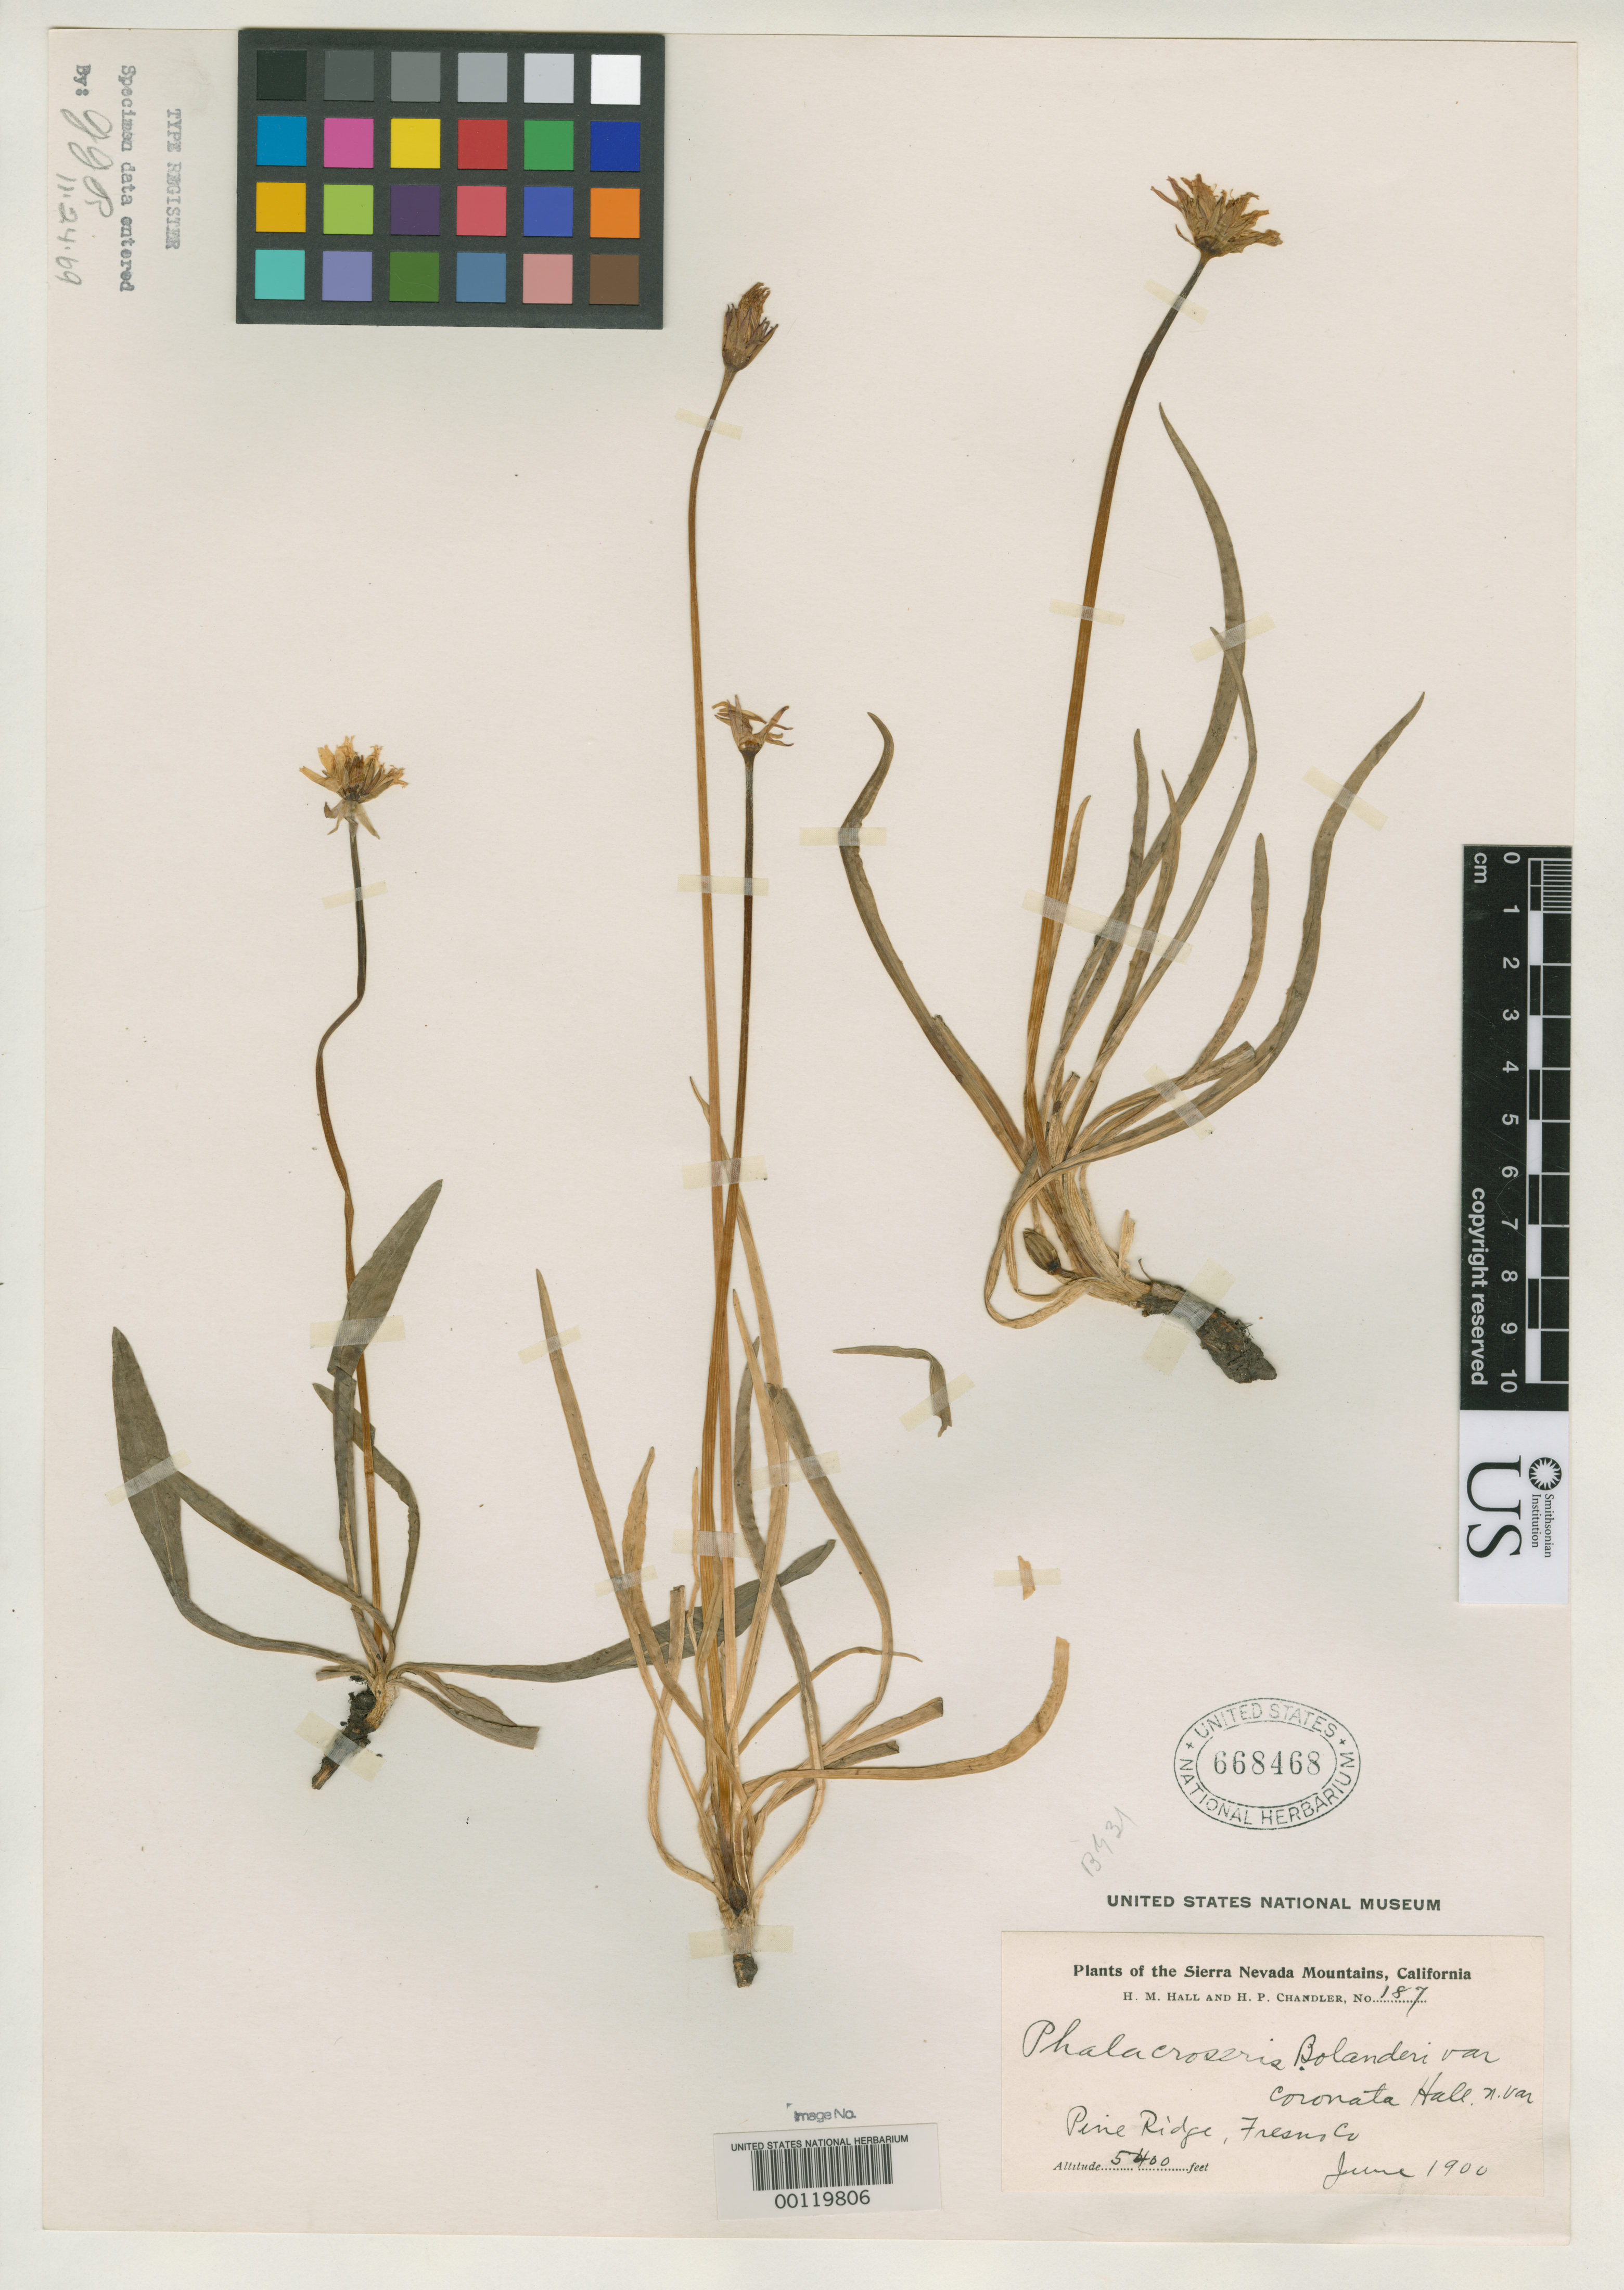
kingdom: Plantae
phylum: Tracheophyta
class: Magnoliopsida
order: Asterales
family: Asteraceae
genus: Phalacroseris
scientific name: Phalacroseris bolanderi var. coronata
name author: H.M. Hall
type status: Isotype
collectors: H. M. Hall & H. Chandler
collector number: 187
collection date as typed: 15 Jun 1900 to 25 Jun 1900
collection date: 1900-06-15/1900-06-25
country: United States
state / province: California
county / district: Fresno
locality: Pine Ridge.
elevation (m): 1650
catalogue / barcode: US 668468